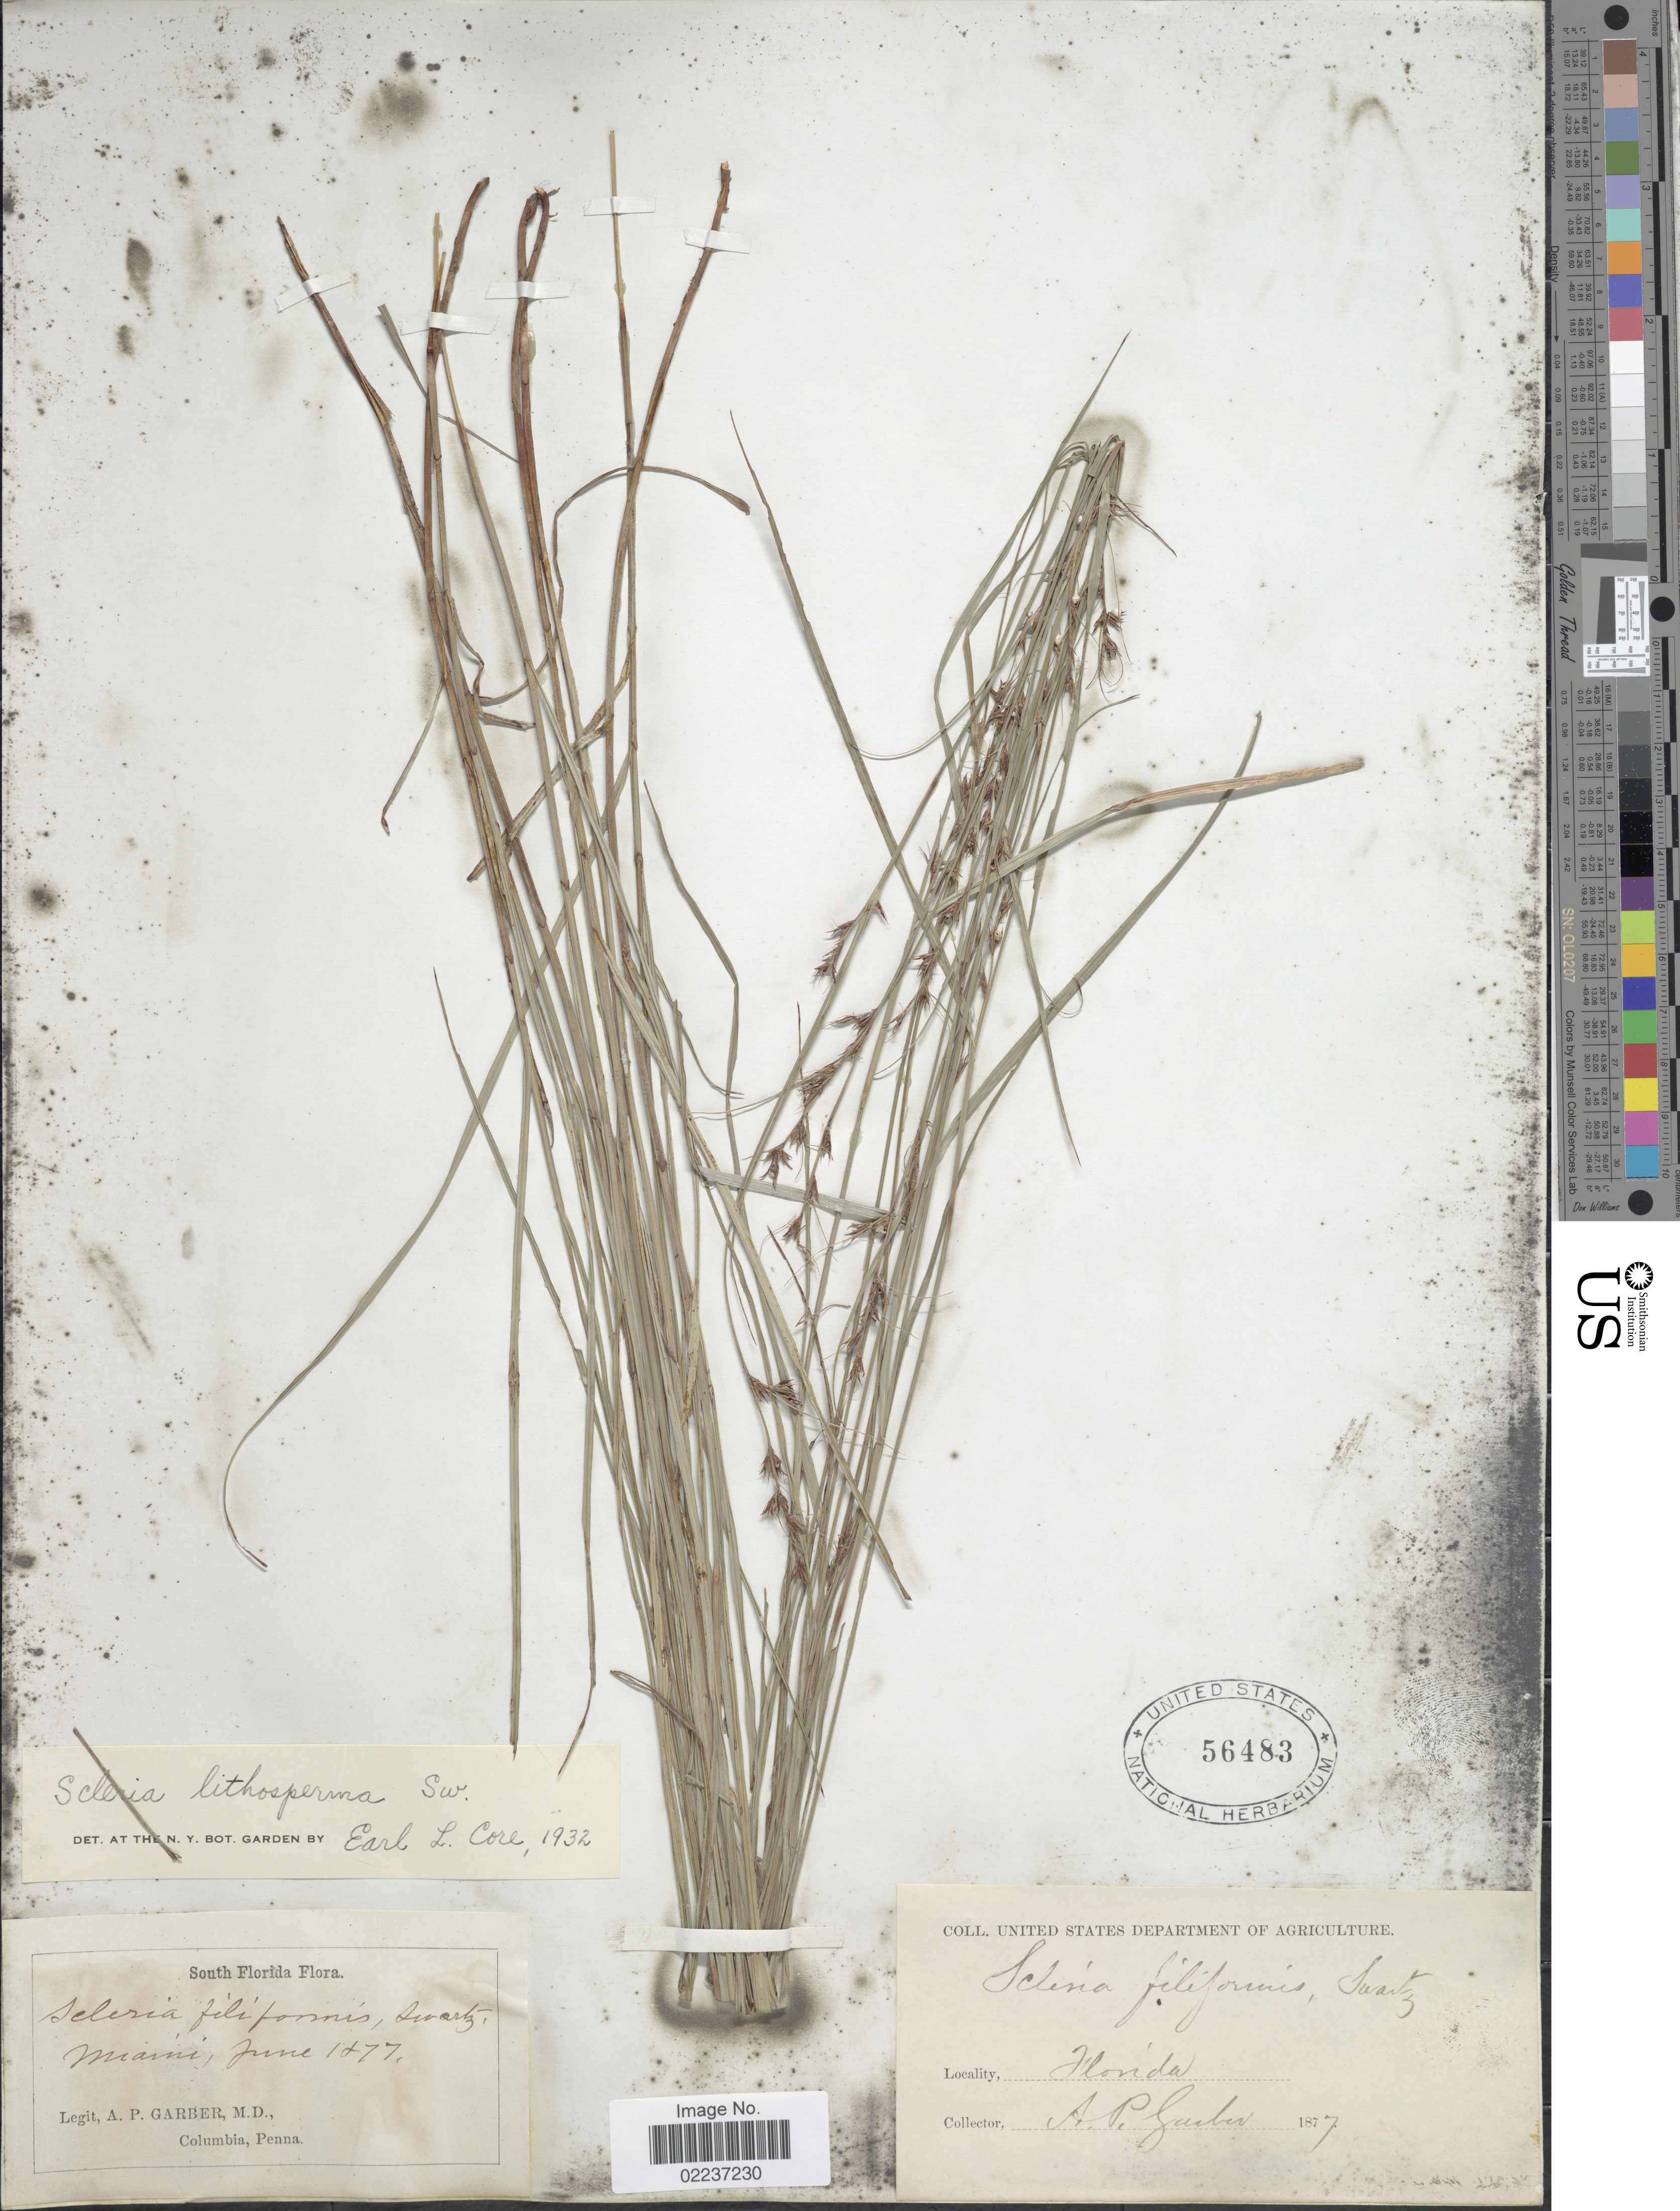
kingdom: Plantae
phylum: Tracheophyta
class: Liliopsida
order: Poales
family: Cyperaceae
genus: Scleria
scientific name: Scleria lithosperma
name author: (L.) Sw.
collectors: A. P. Garber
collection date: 1877-06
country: United States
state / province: Florida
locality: Miami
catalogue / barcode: US 56483